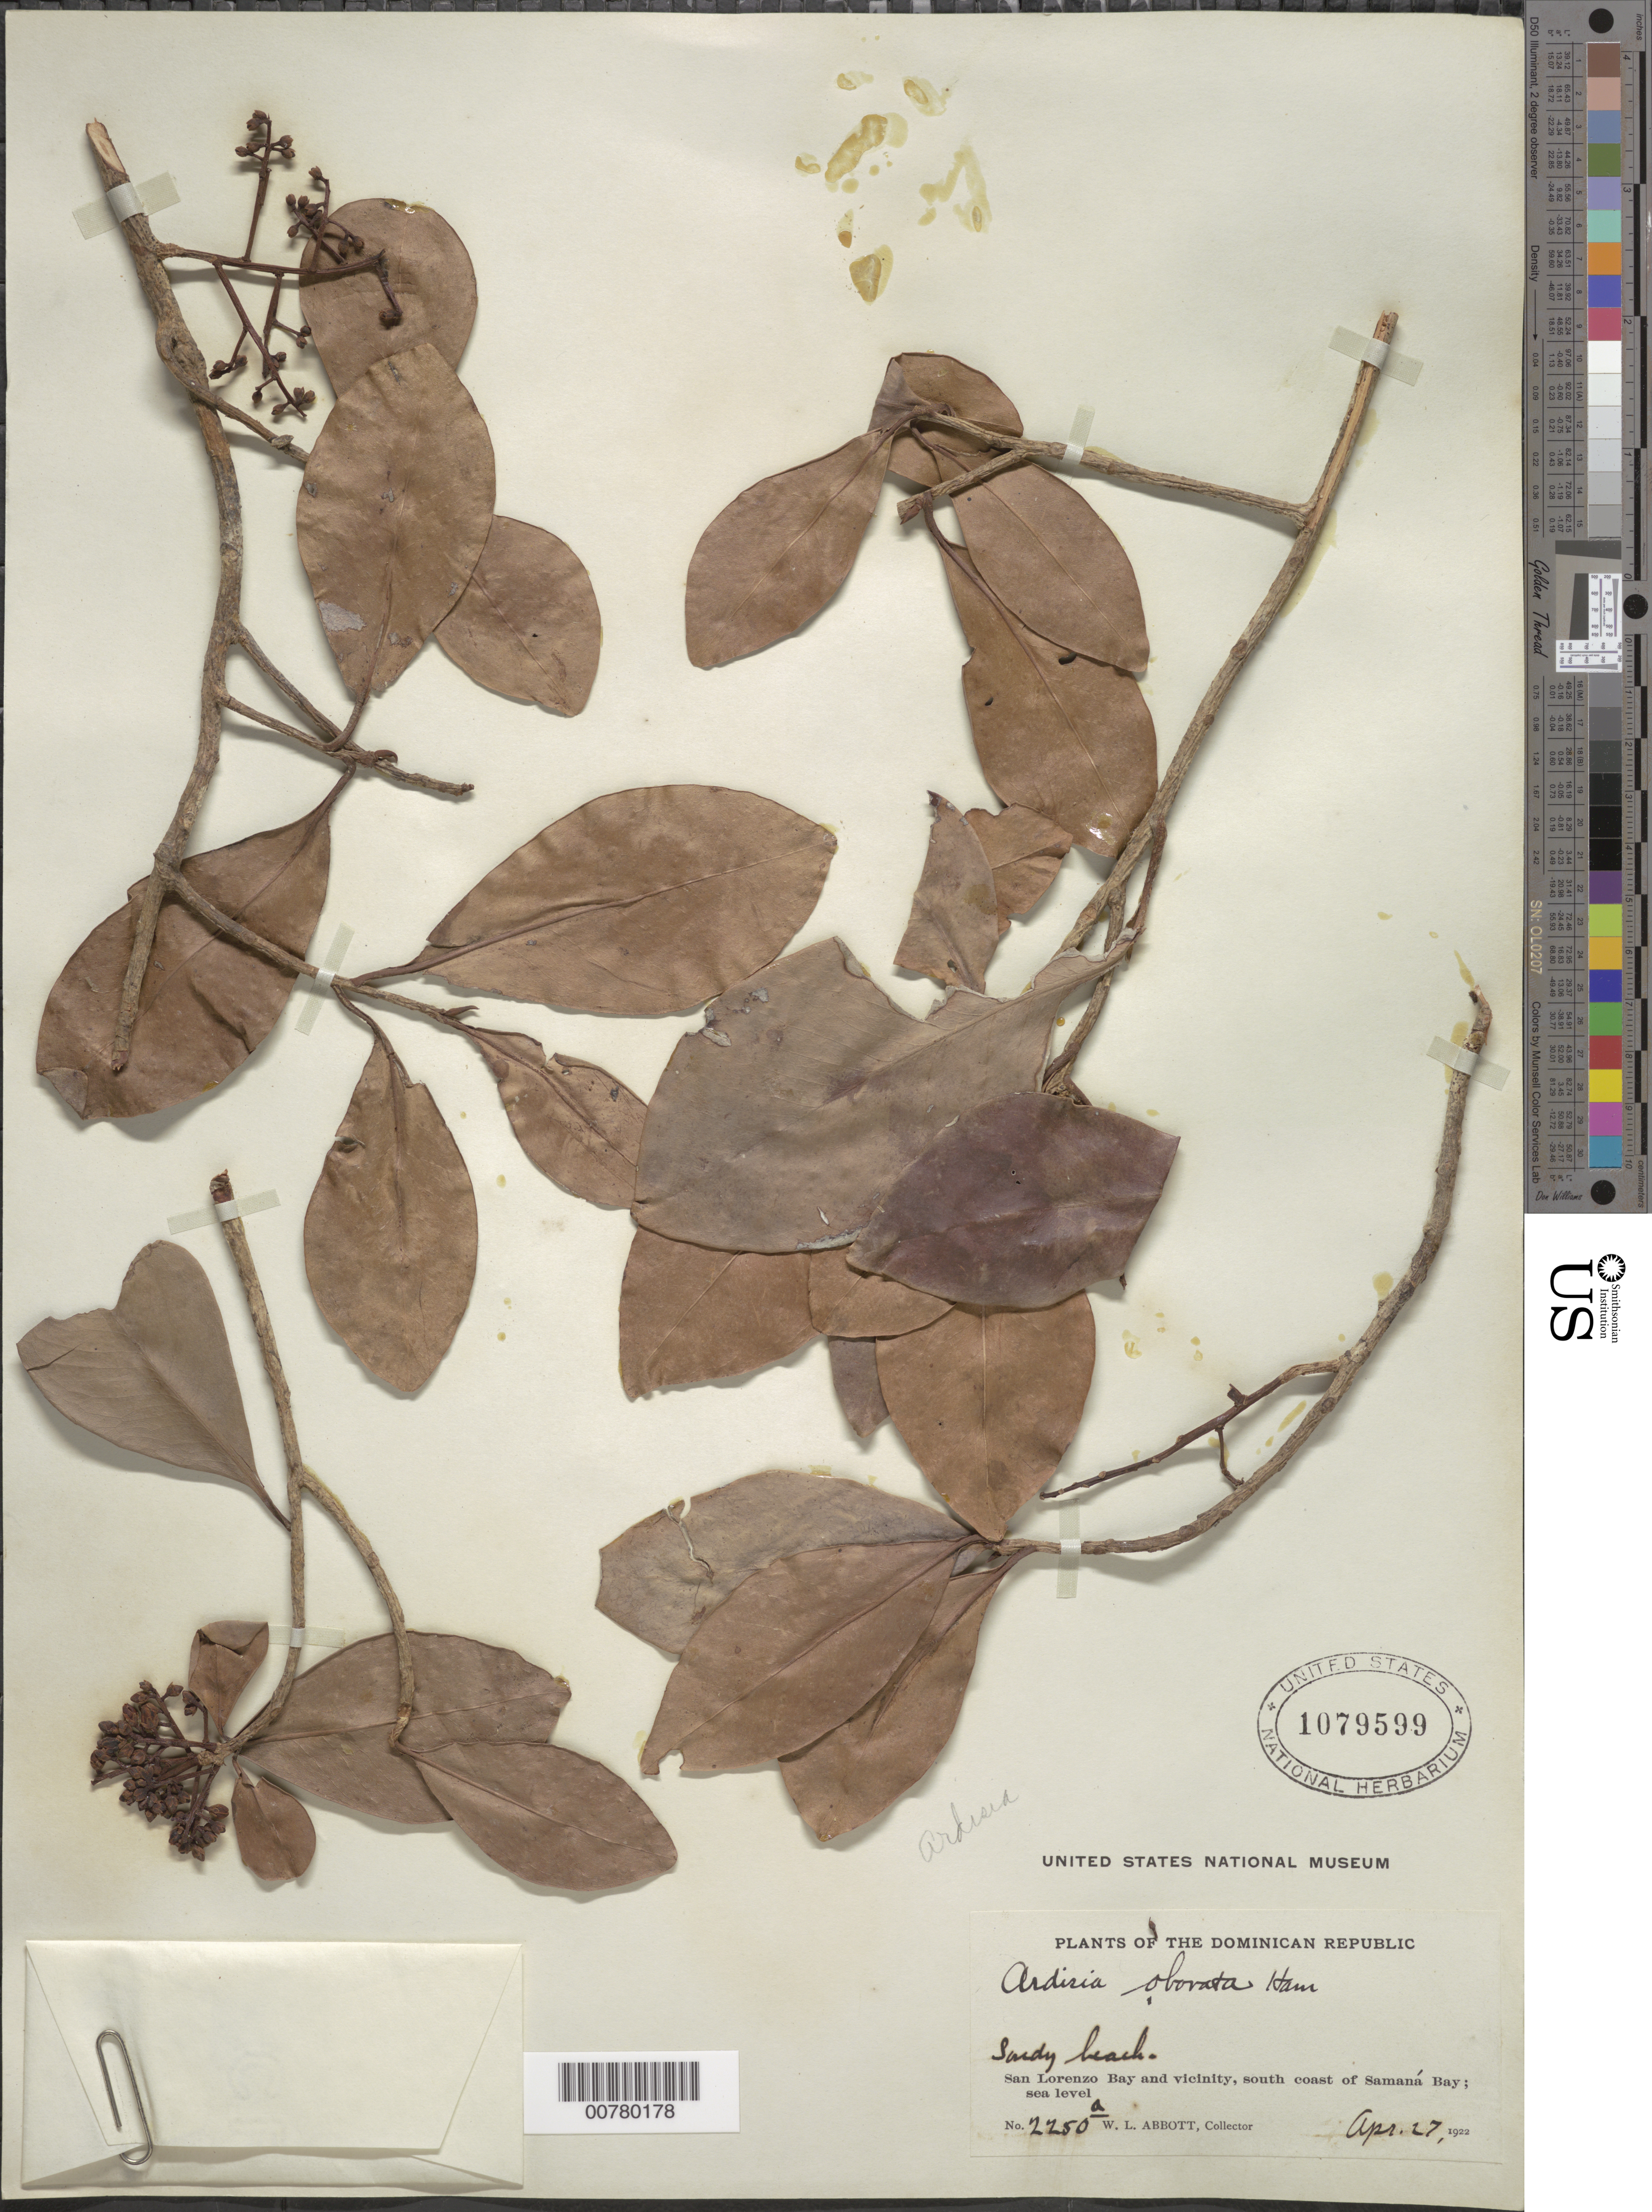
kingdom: Plantae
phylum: Tracheophyta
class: Magnoliopsida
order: Ericales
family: Primulaceae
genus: Ardisia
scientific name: Ardisia obovata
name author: Desv. ex Ham.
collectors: W. L. Abbott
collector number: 2250a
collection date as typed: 27 Apr 1922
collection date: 1922-04-27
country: Dominican Republic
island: Hispaniola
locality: San Lorenzo Bay and vicinity, south coast of Samaná Bay.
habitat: Sandy beach.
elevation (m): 0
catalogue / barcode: US 1079599